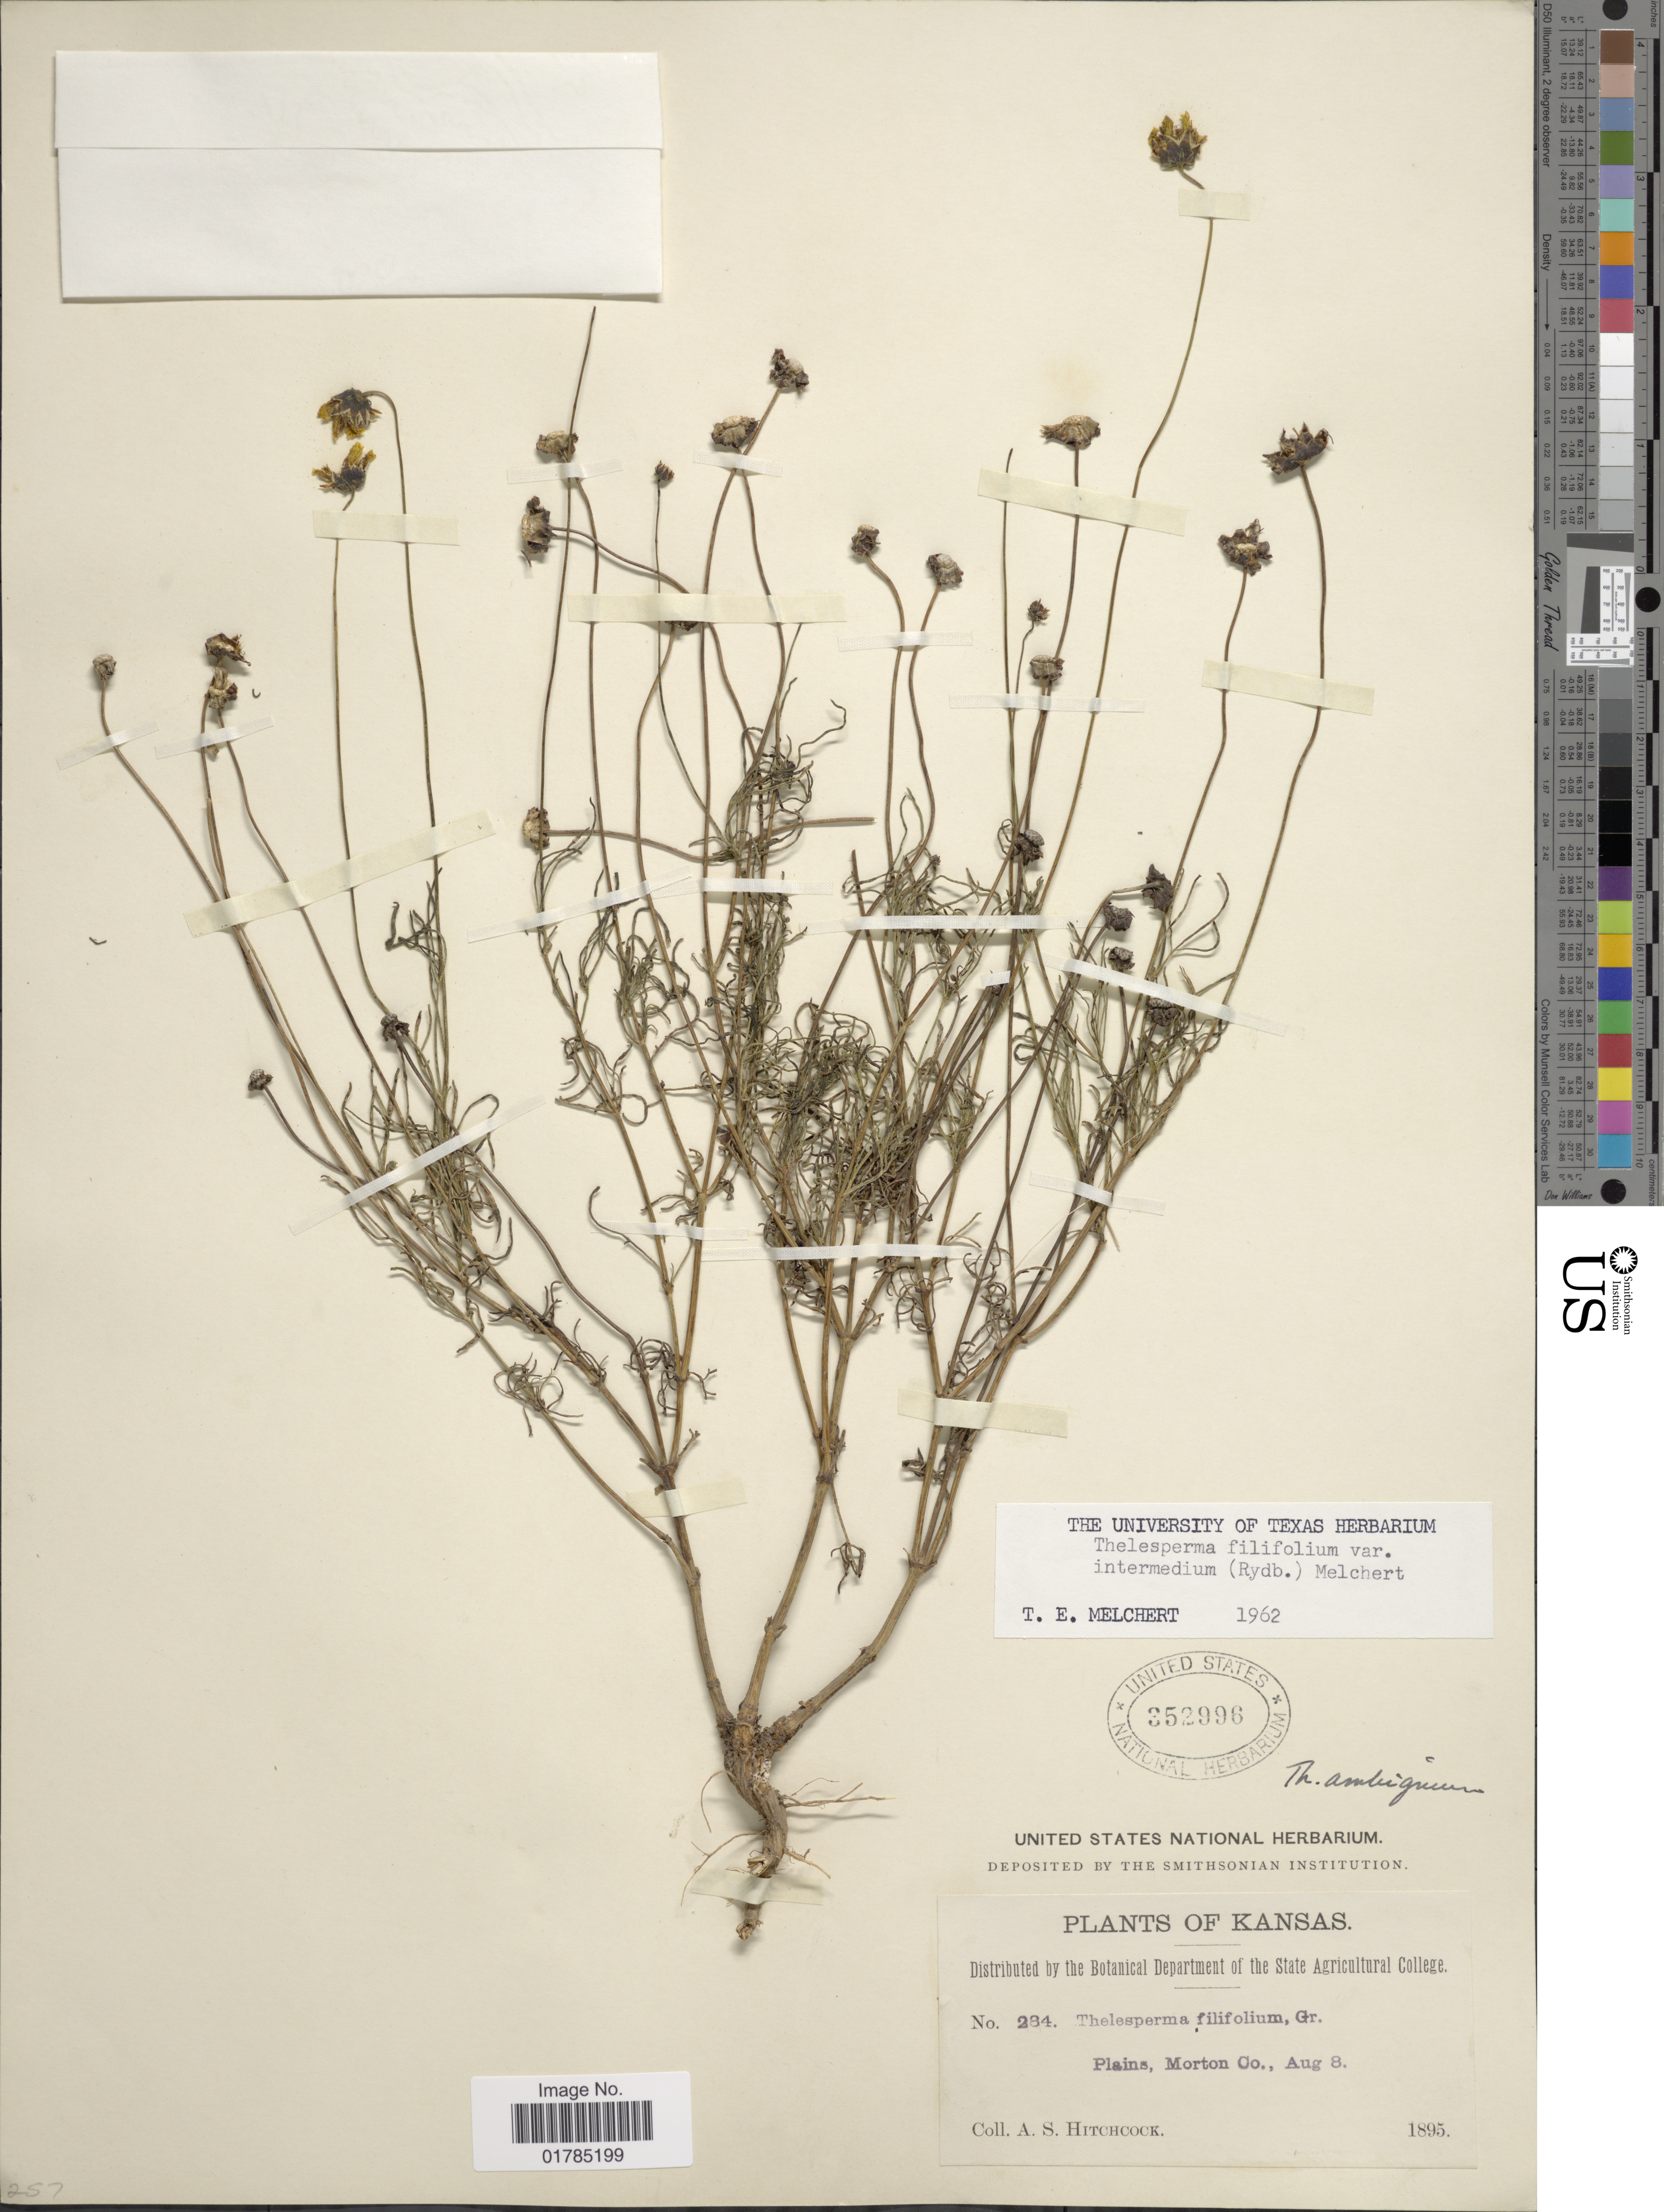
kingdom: Plantae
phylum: Tracheophyta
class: Magnoliopsida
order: Asterales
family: Asteraceae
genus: Thelesperma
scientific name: Thelesperma filifolium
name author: (Hook.) A. Gray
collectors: A. S. Hitchcock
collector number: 284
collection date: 1895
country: United States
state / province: Kansas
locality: Plains, Morton Co.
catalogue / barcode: US 352996